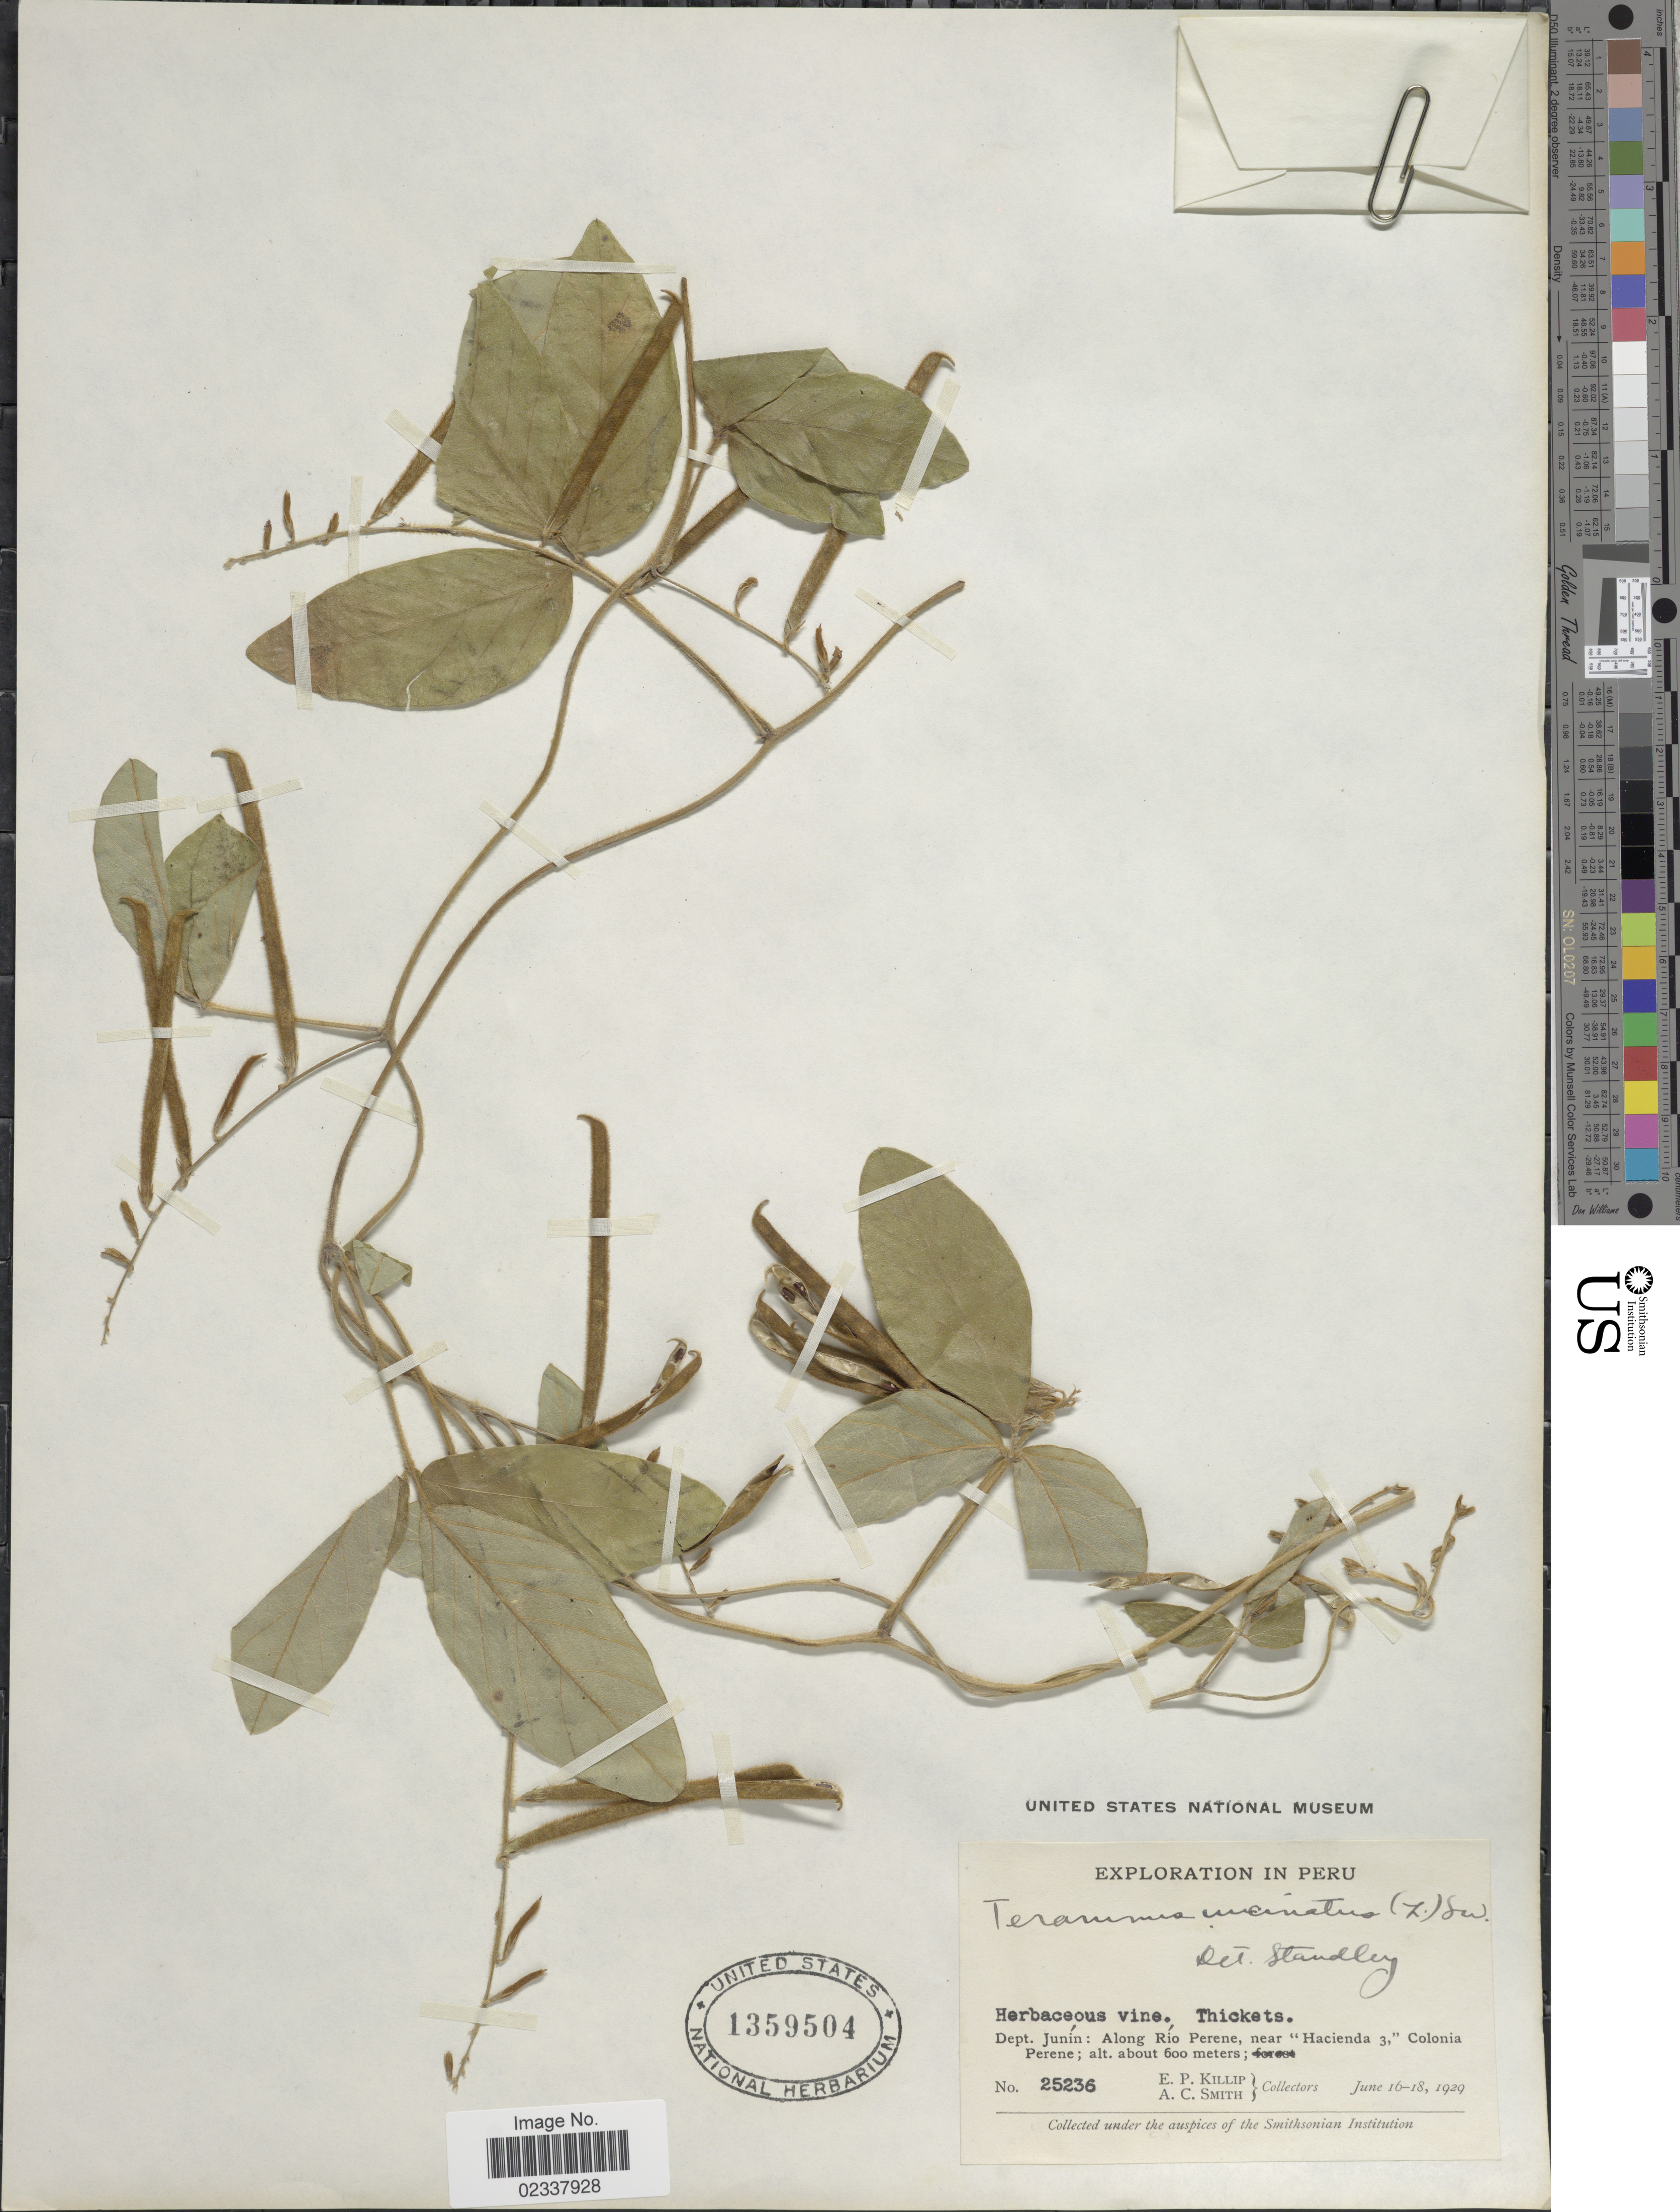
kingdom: Plantae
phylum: Tracheophyta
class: Magnoliopsida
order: Fabales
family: Fabaceae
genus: Teramnus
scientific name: Teramnus uncinatus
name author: (L.) Sw.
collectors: E. P. Killip & A. C. Smith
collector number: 25236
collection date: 1929-06-16/1929-06-18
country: Peru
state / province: Junín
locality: Along Río Perene, near 'Hacienda 3, ' Colonia Perenia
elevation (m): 600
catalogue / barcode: US 1359504